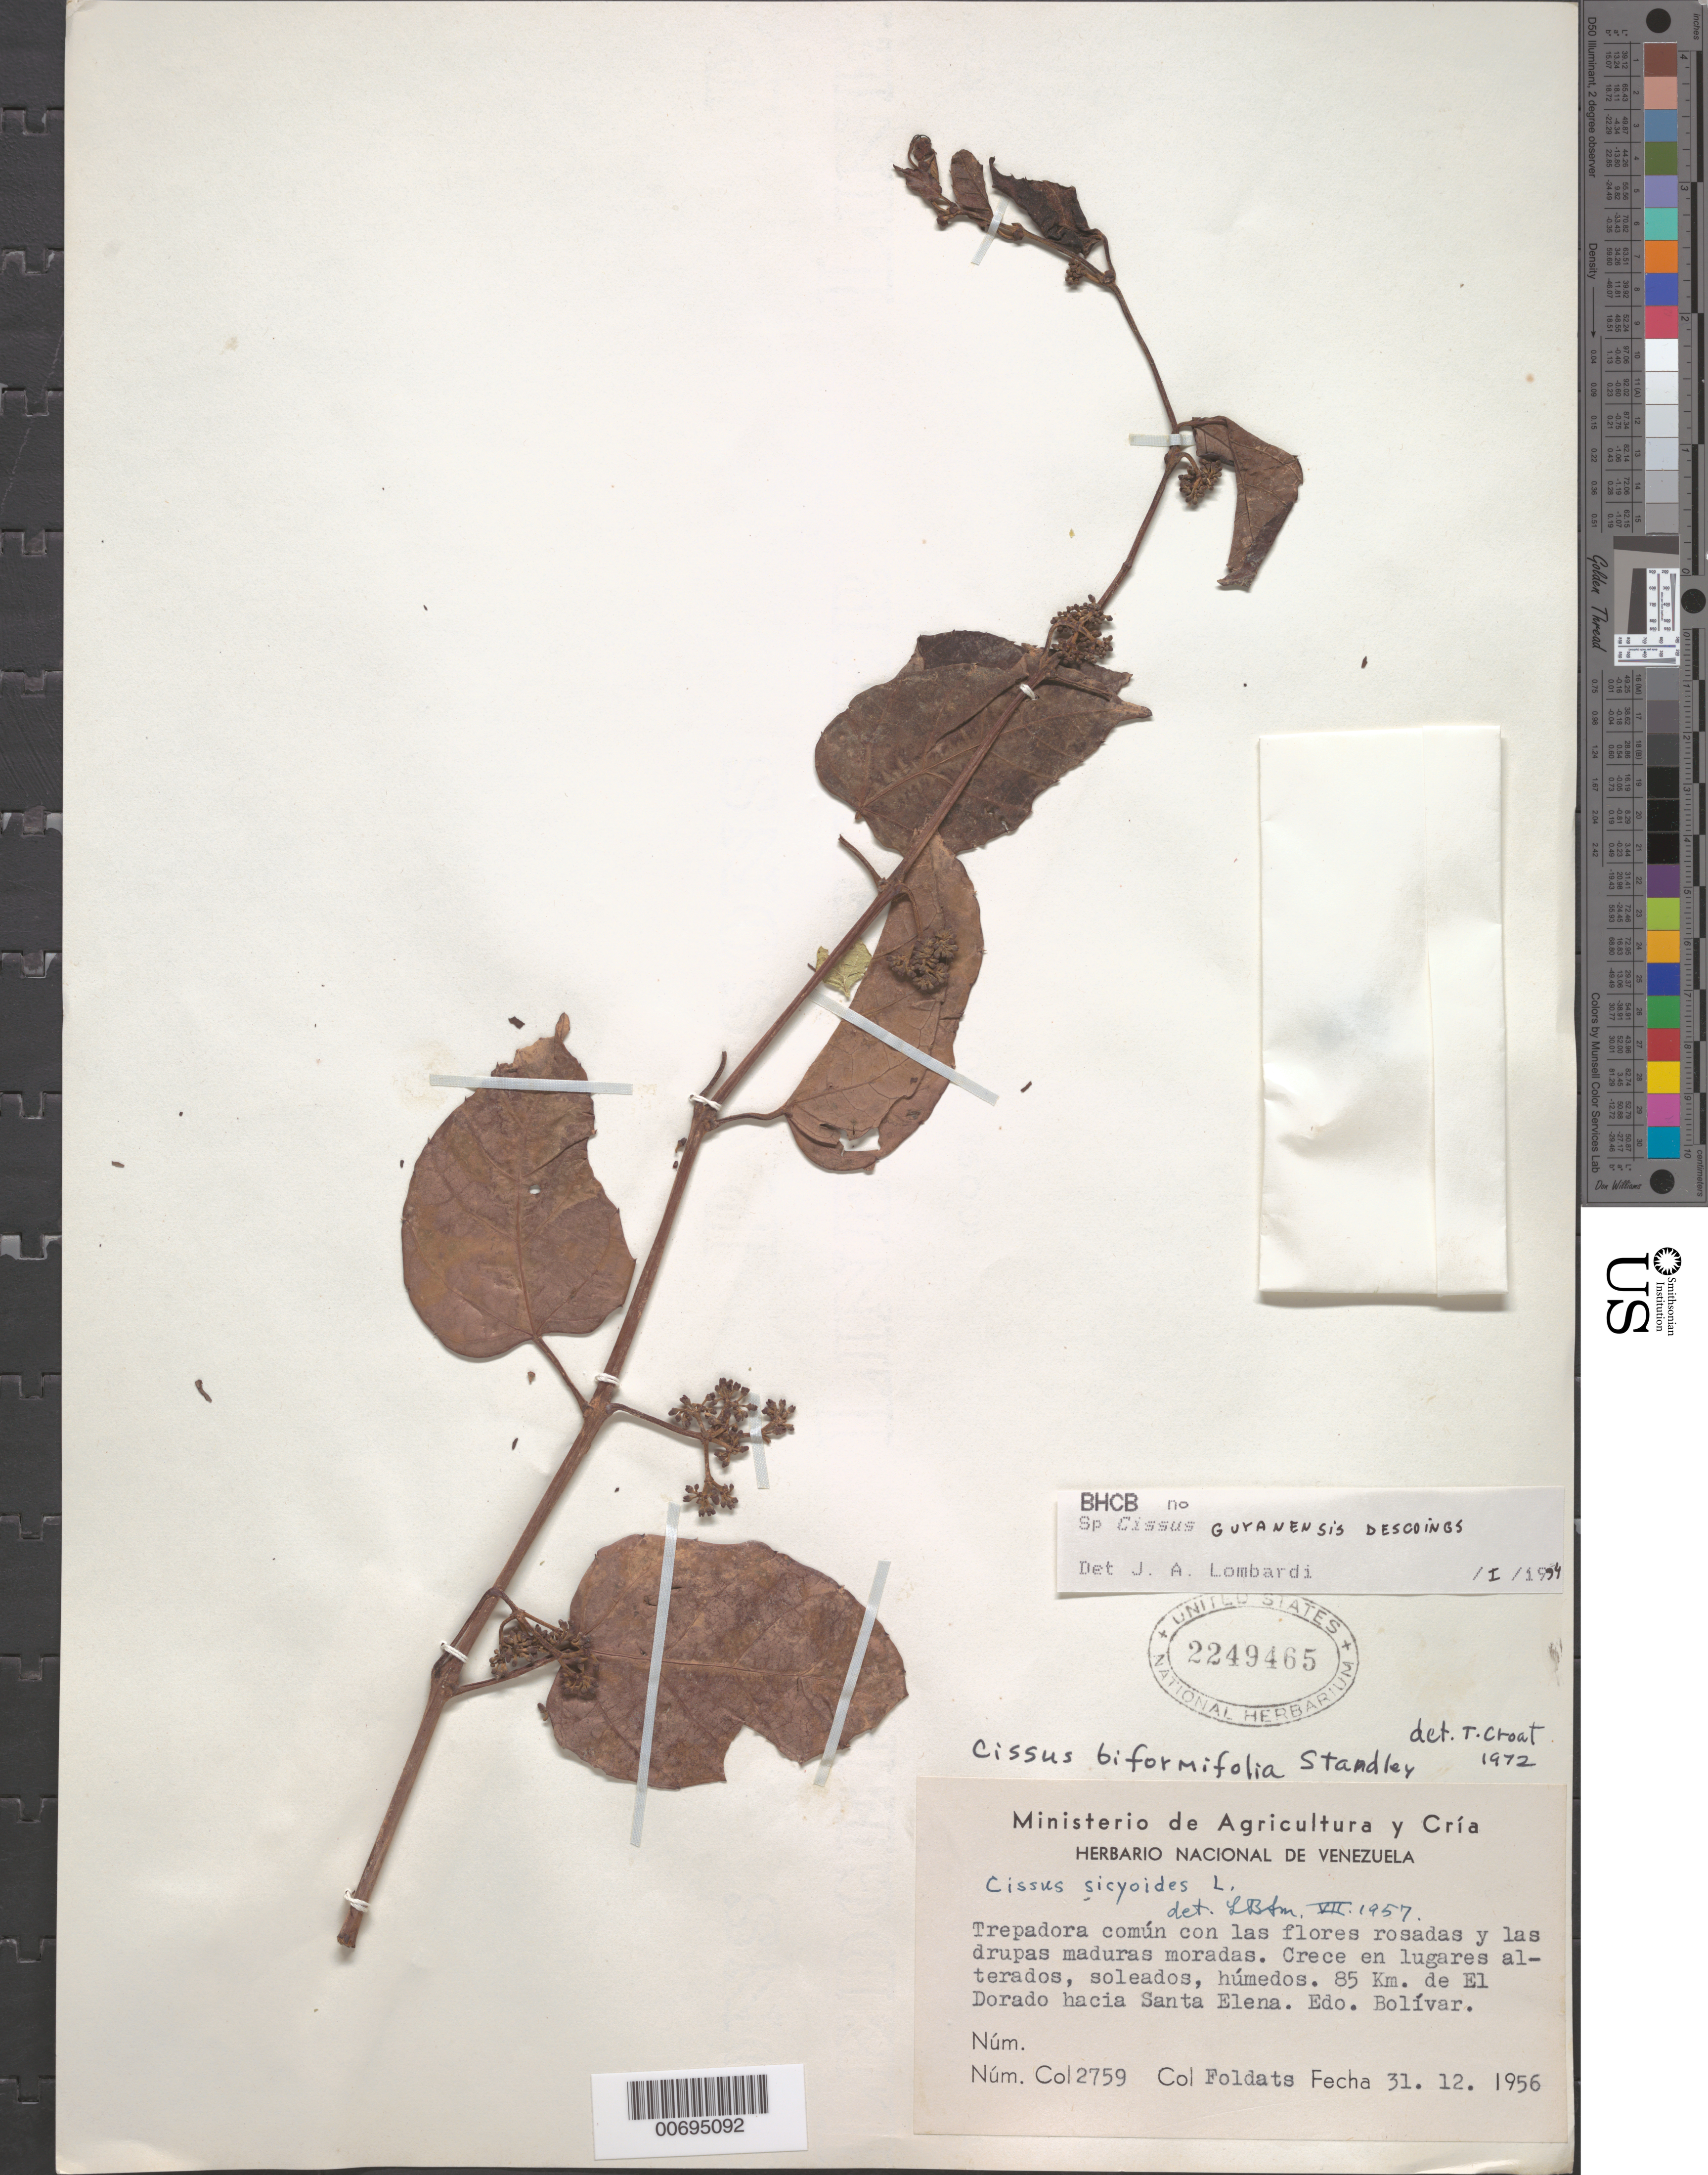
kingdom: Plantae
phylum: Tracheophyta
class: Magnoliopsida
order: Vitales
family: Vitaceae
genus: Cissus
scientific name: Cissus guyanensis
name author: Desc.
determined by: Lombardi, Julio A.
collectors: E. Foldats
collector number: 2759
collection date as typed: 31-Dec-56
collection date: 1956-12-31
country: Venezuela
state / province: Bolívar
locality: El Dorado, 85 km hacia Santa Elena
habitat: Crece en lugares alterados, soleados, humedos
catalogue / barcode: US 2249465